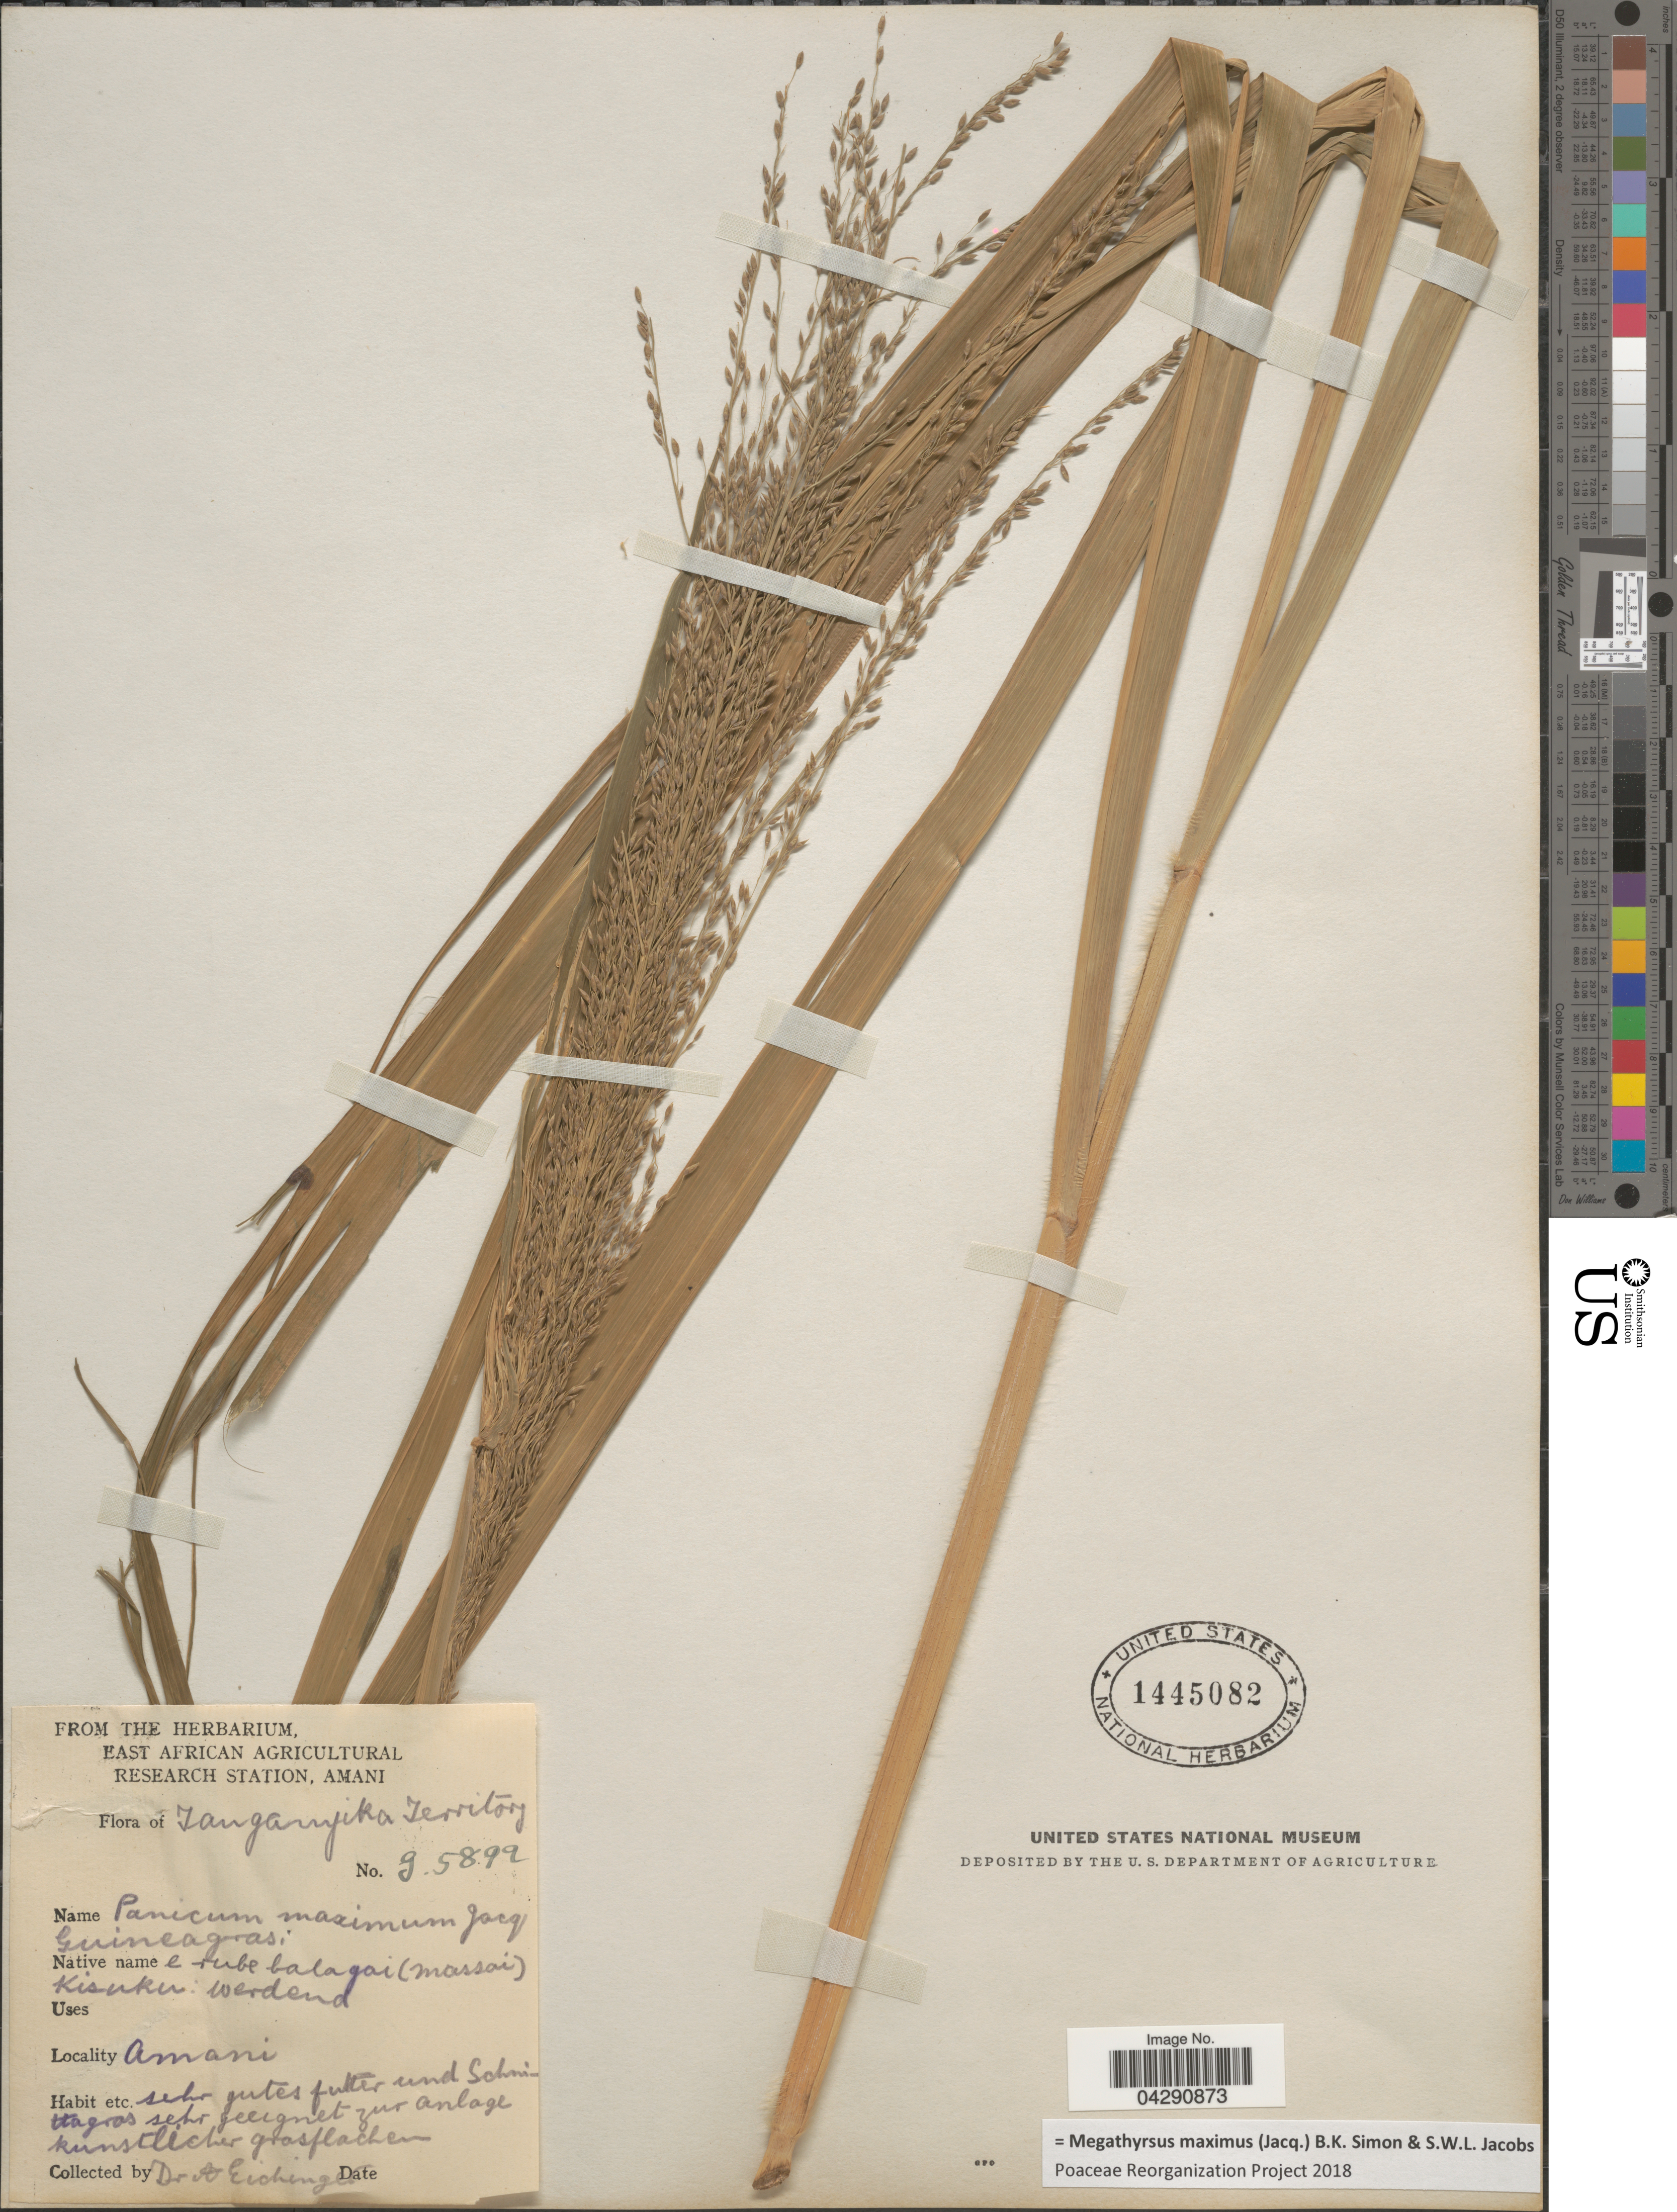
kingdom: Plantae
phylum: Tracheophyta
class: Liliopsida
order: Poales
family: Poaceae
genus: Megathyrsus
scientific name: Megathyrsus maximus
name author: (Jacq.) B.K. Simon & S.W.L. Jacobs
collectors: A. Eichinger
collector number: G5899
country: Tanzania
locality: Tanganyika Territory. Amani.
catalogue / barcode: US 1445082